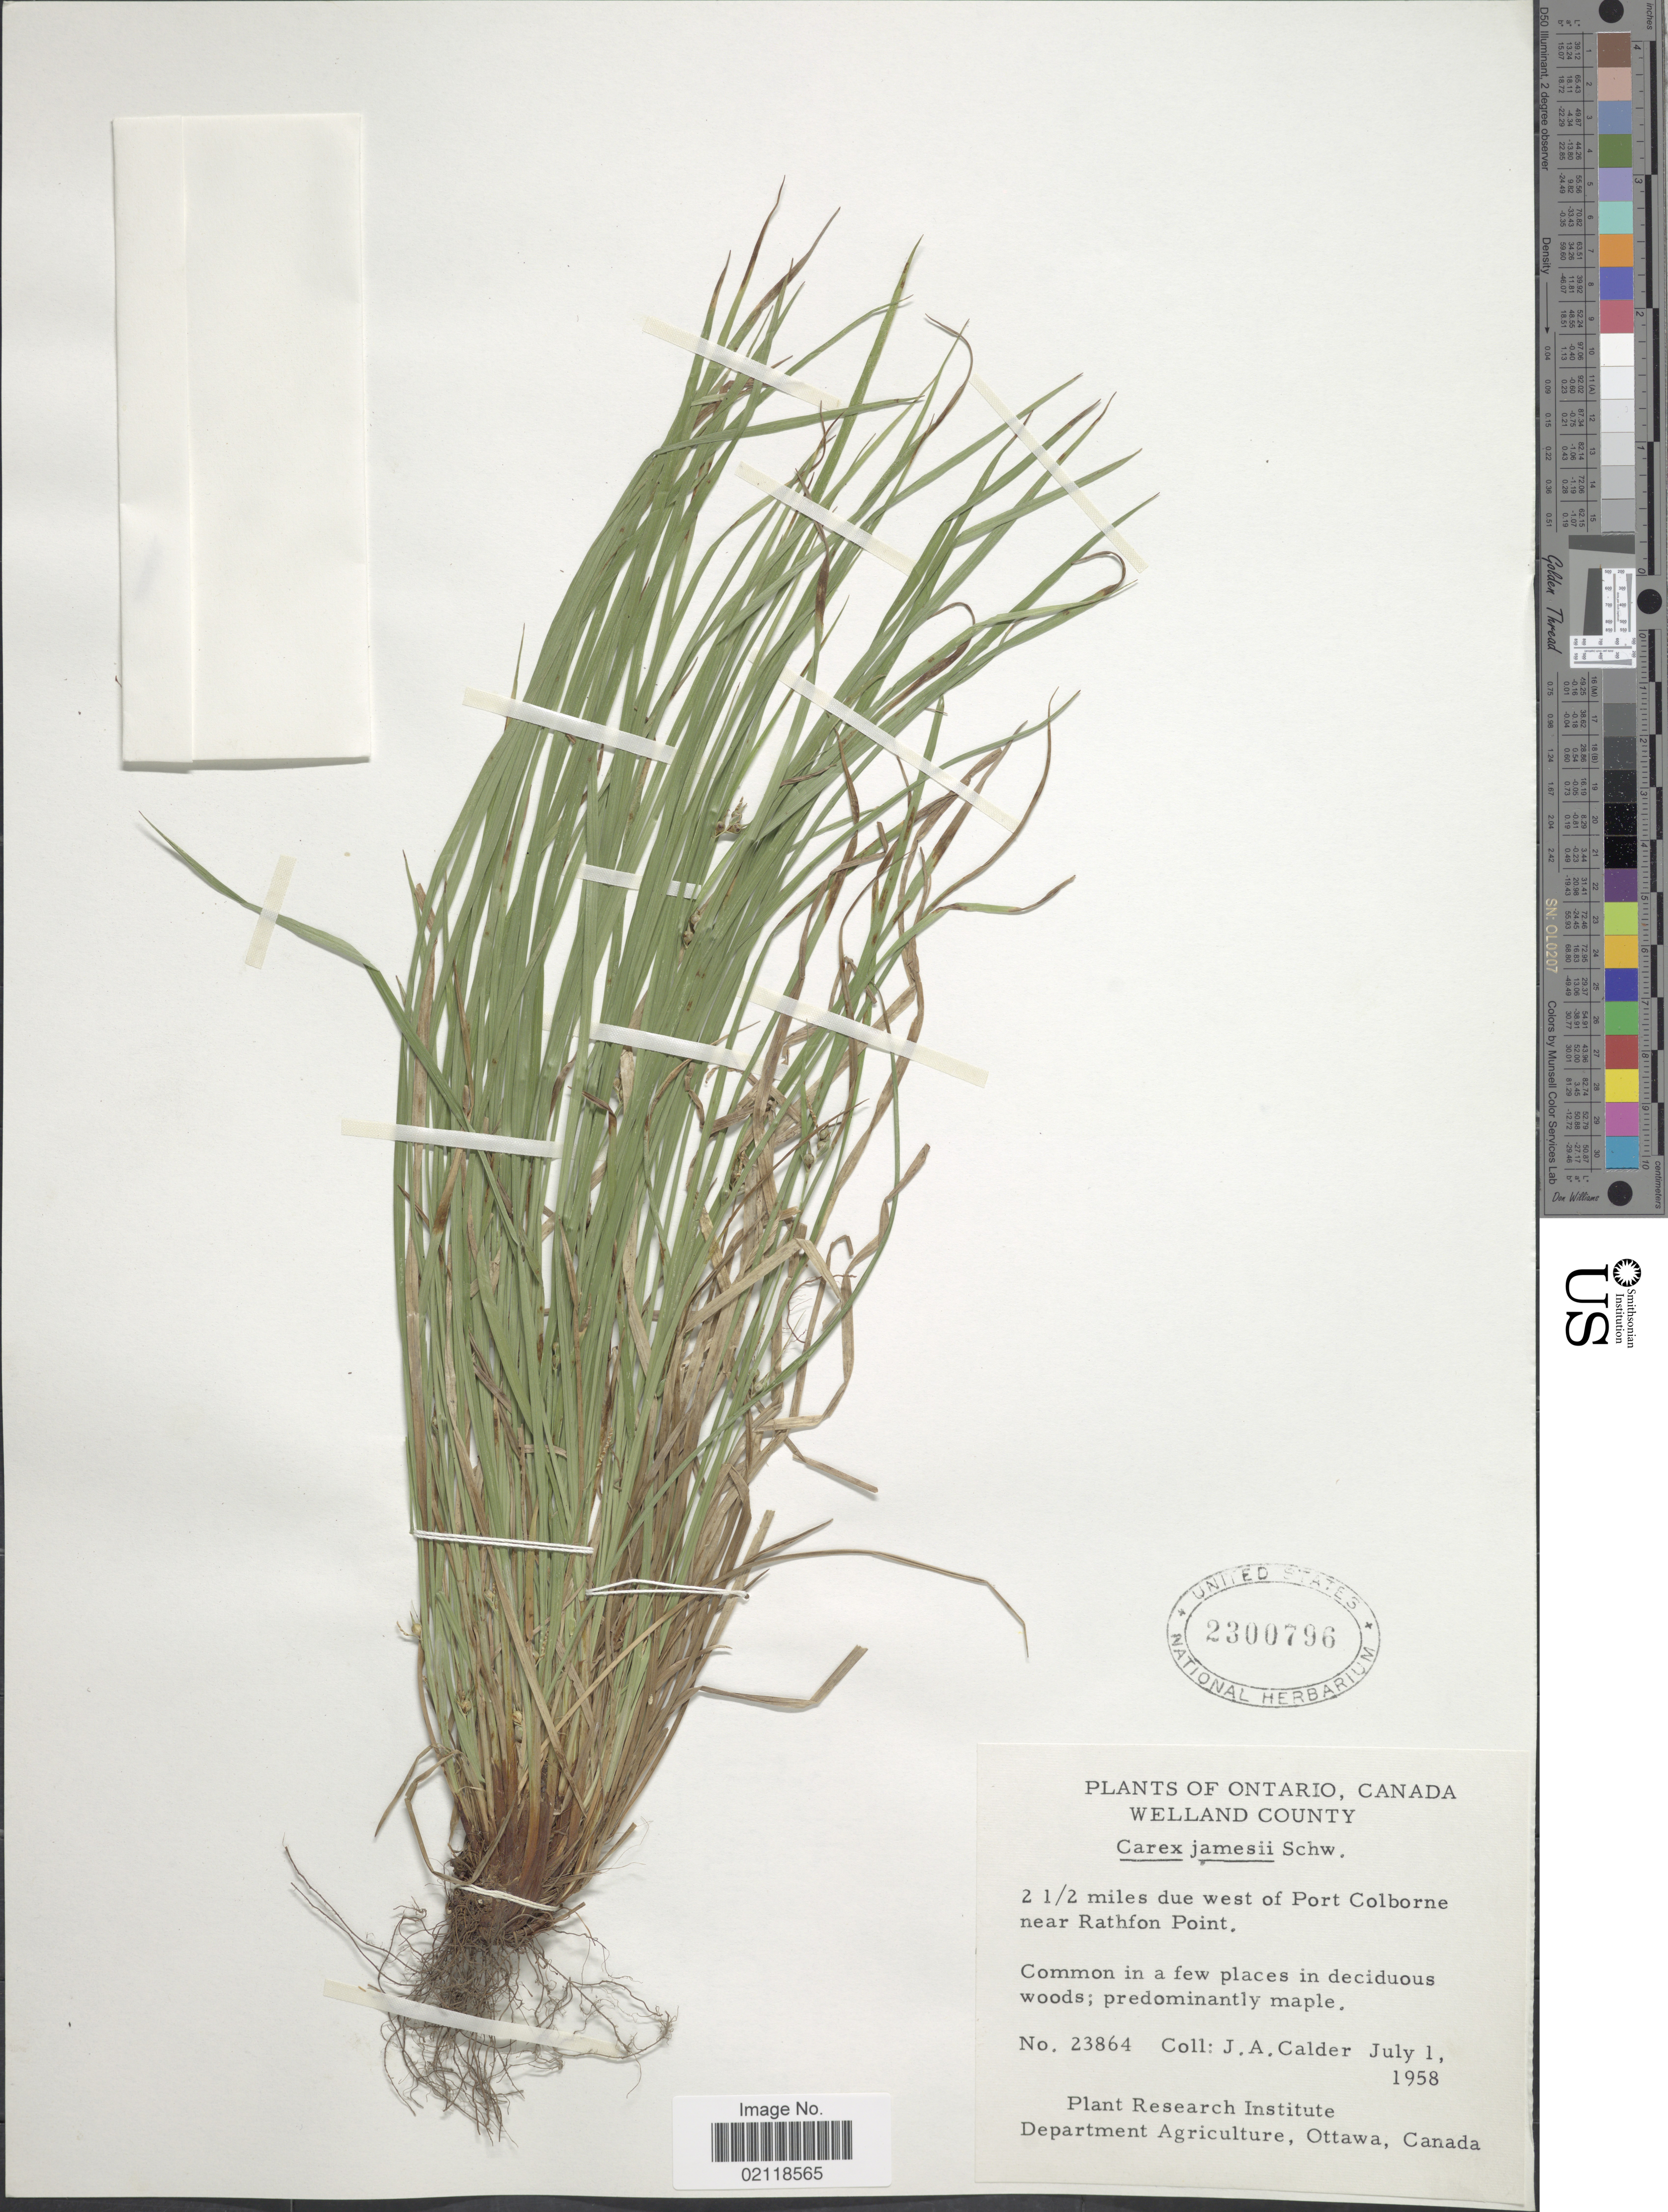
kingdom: Plantae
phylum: Tracheophyta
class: Liliopsida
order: Poales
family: Cyperaceae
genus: Carex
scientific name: Carex jamesii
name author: Schwein.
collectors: J. A. Calder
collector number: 23864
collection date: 1958-07-01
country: Canada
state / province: Ontario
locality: Welland County, 2 1/2 miles due west of Port Colborne near Rathfon Point.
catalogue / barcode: US 2300796